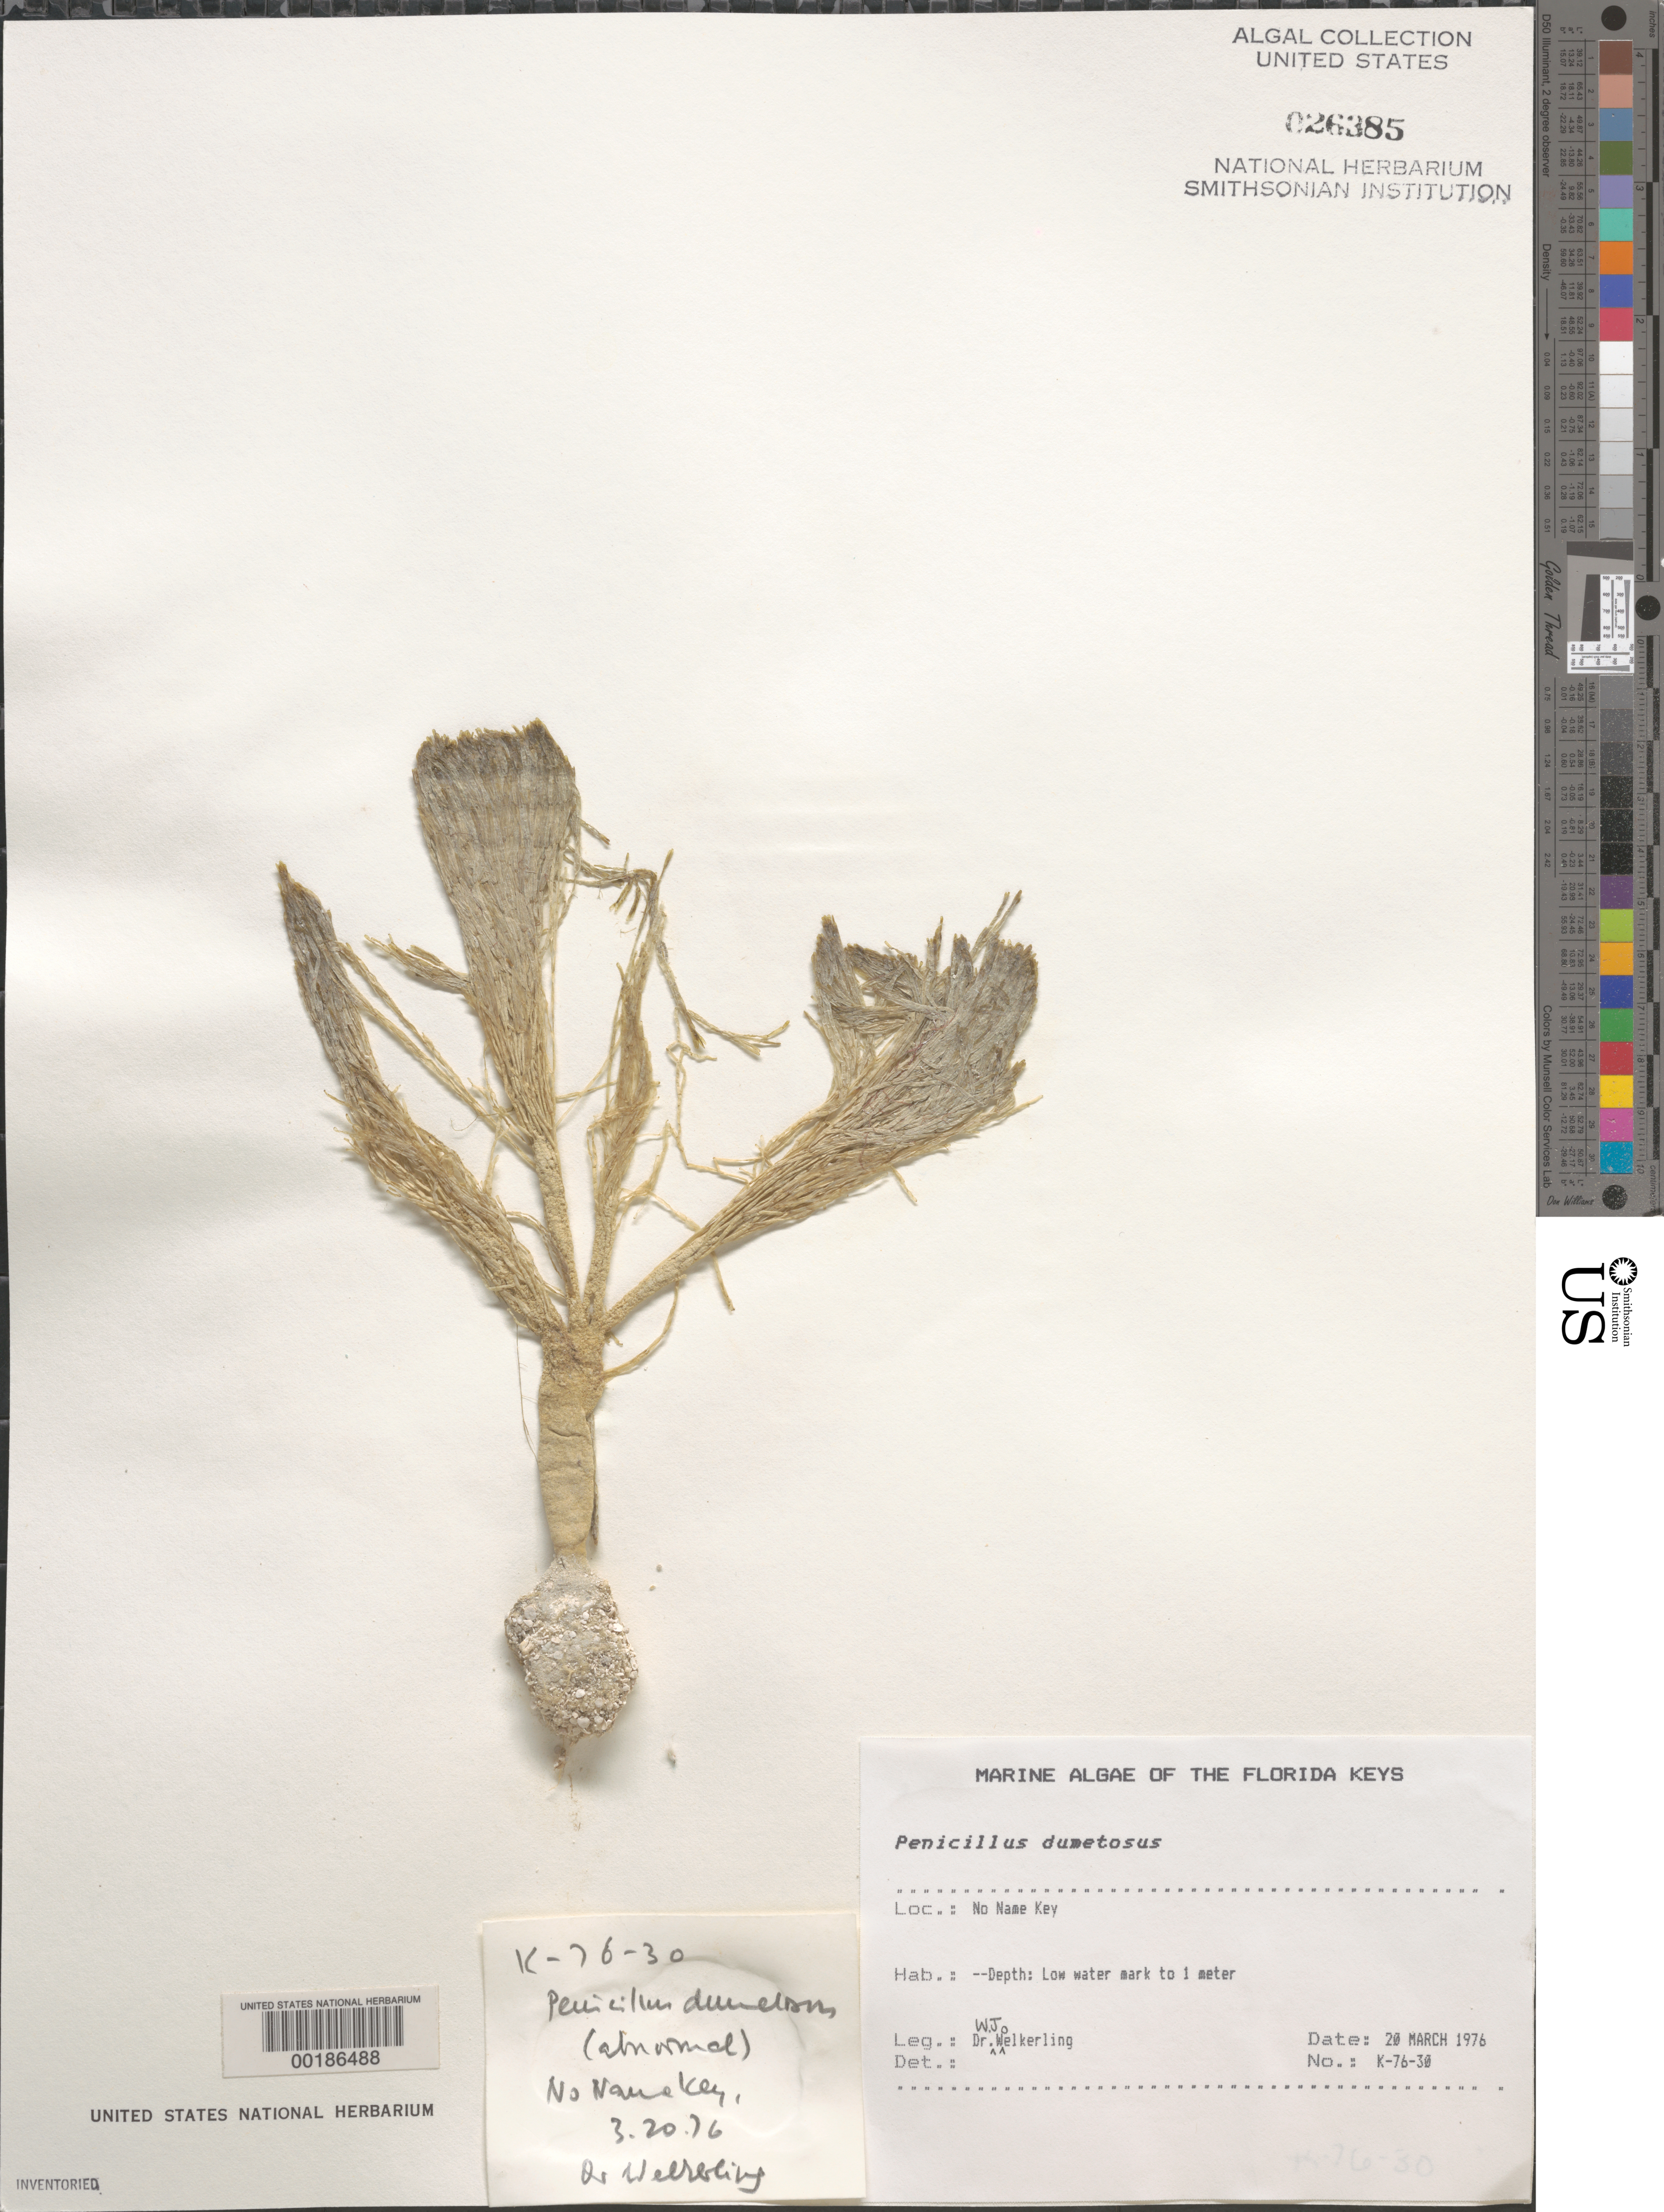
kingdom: Plantae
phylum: Chlorophyta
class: Ulvophyceae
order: Bryopsidales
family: Udoteaceae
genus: Penicillus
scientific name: Penicillus dumetosus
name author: (J.V.Lamouroux) Blainville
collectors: W. Woelkerling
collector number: K-76-30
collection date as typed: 20 Mar 1976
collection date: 1976-03-20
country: United States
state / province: Florida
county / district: Monroe County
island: No Name Key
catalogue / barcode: US 26385